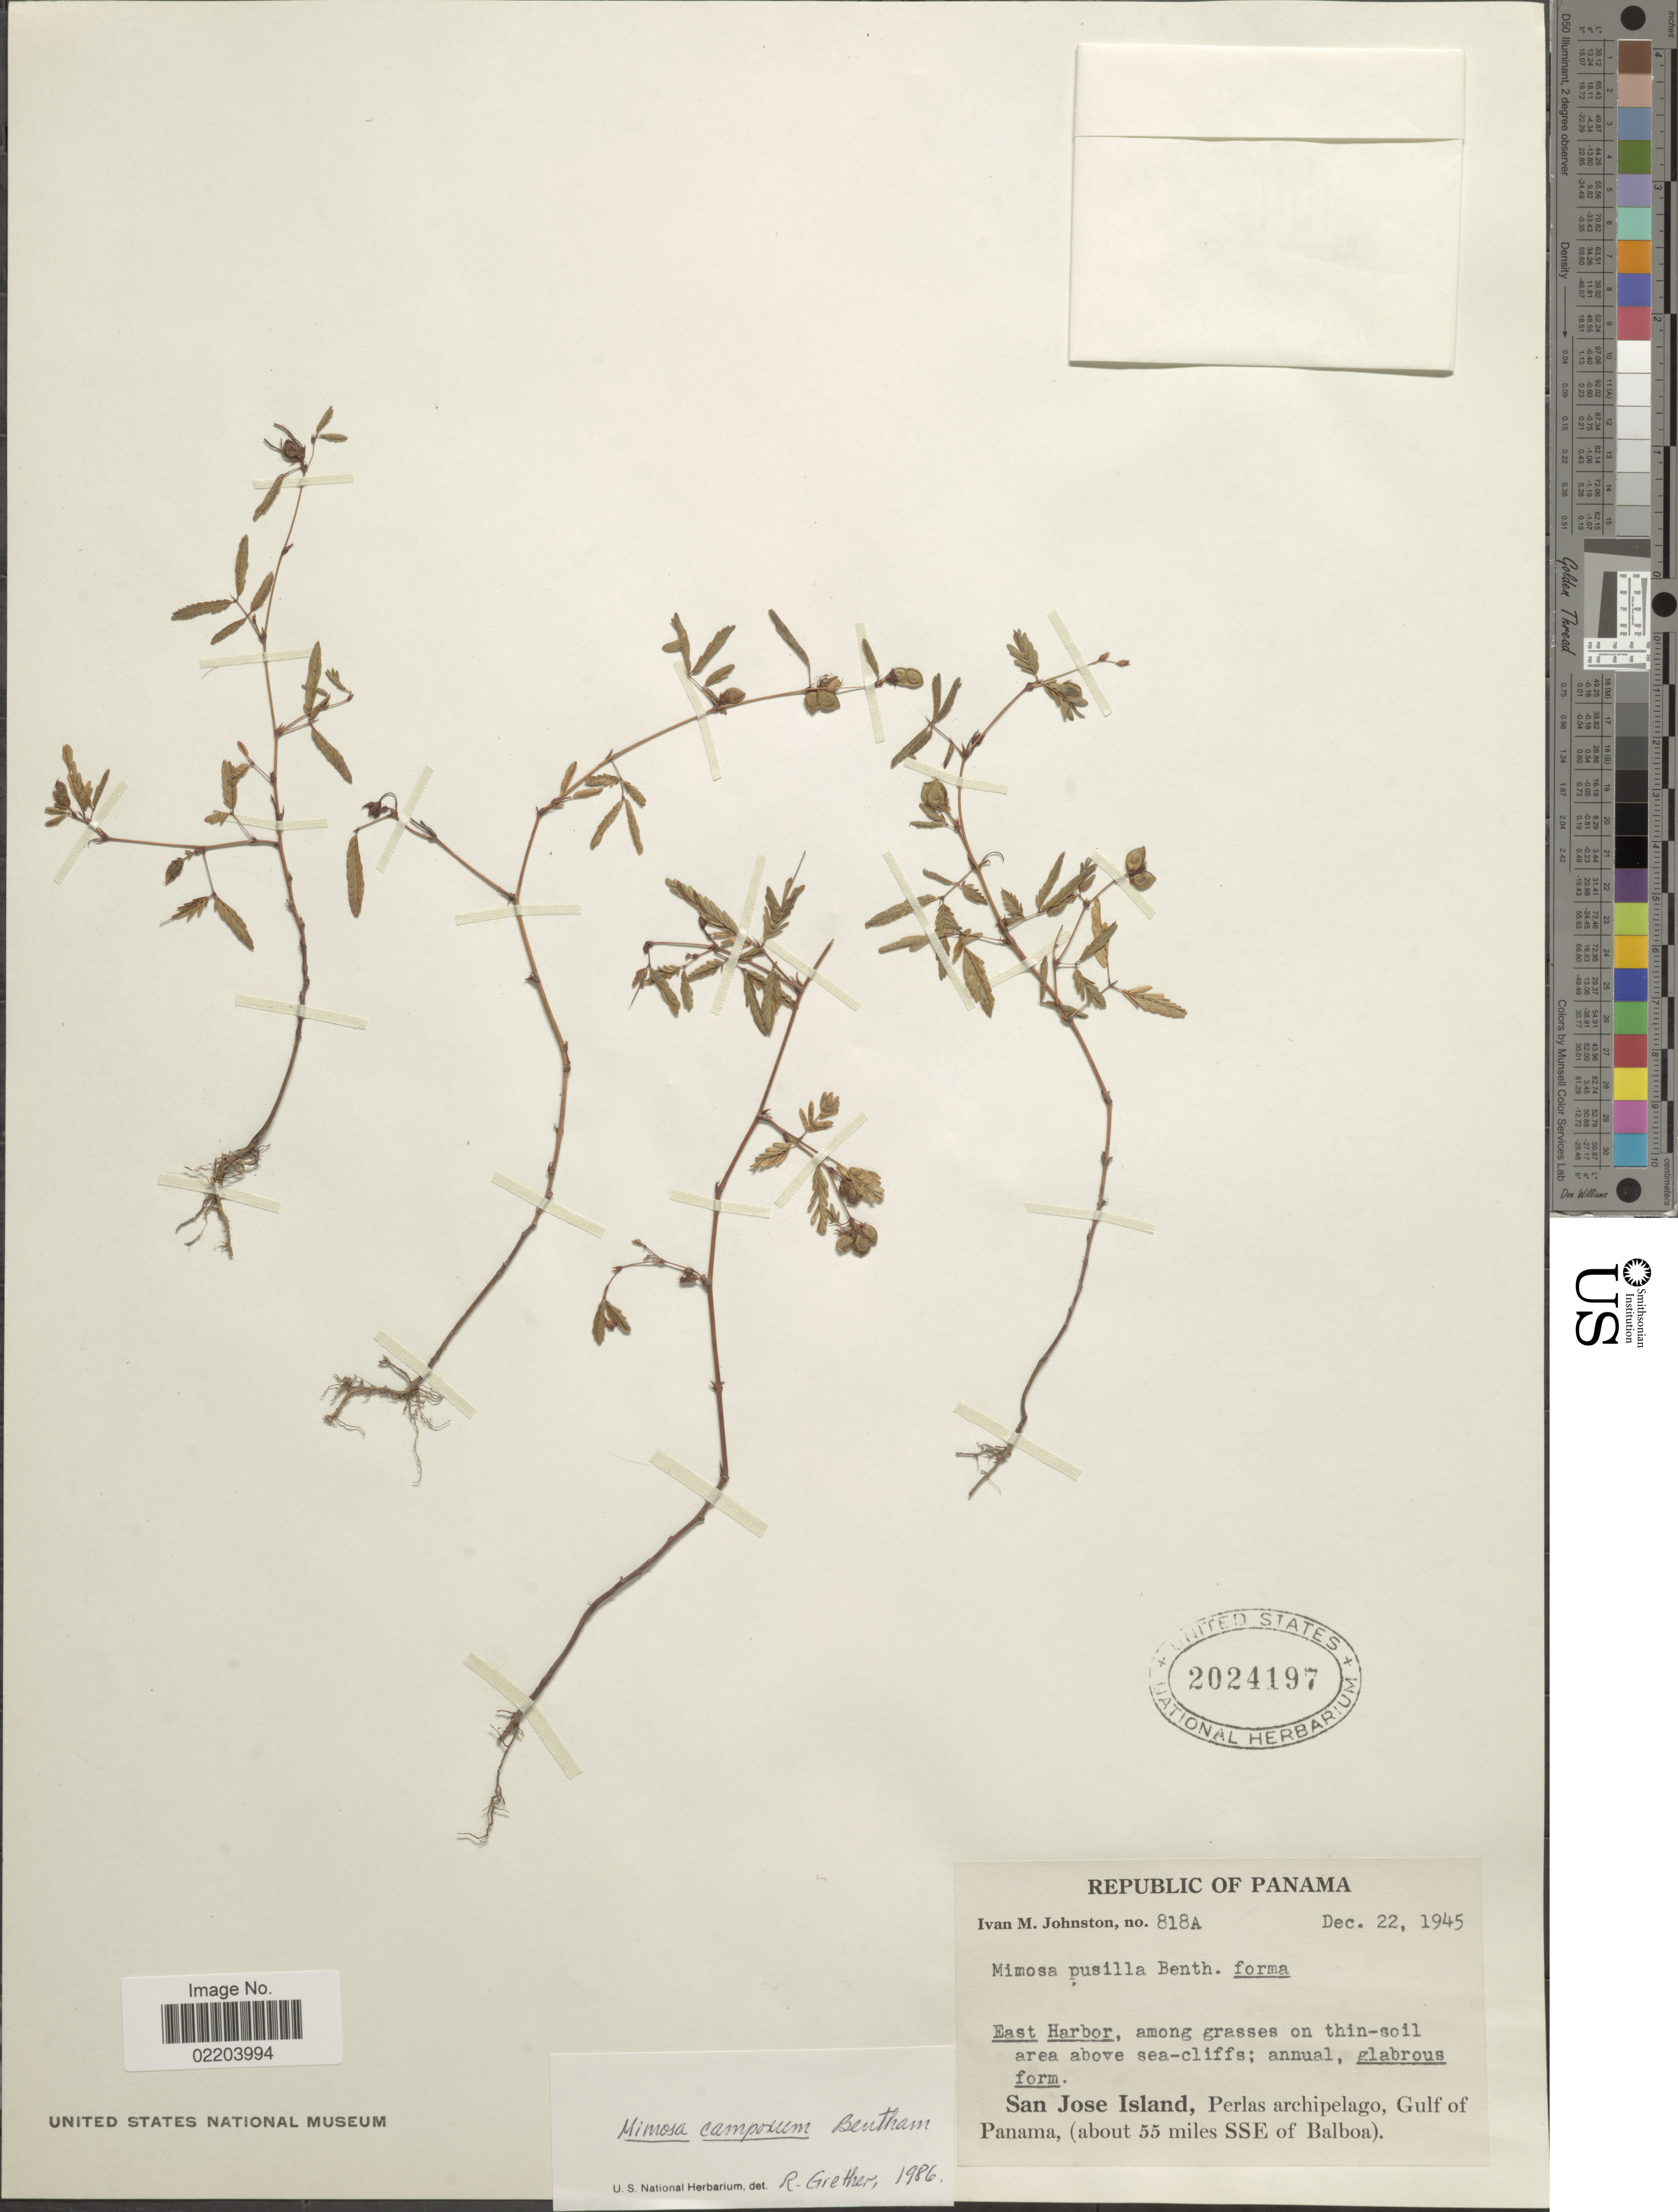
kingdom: Plantae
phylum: Tracheophyta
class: Magnoliopsida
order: Fabales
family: Fabaceae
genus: Mimosa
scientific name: Mimosa camporum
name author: Benth.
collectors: I.M. Johnston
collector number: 818A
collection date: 1945-12-22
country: Costa Rica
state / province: San José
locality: San Jose Island, Perlas archipelago, Gulf of Panama, (about 55 miles SSE of Balboa)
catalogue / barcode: US 2024197